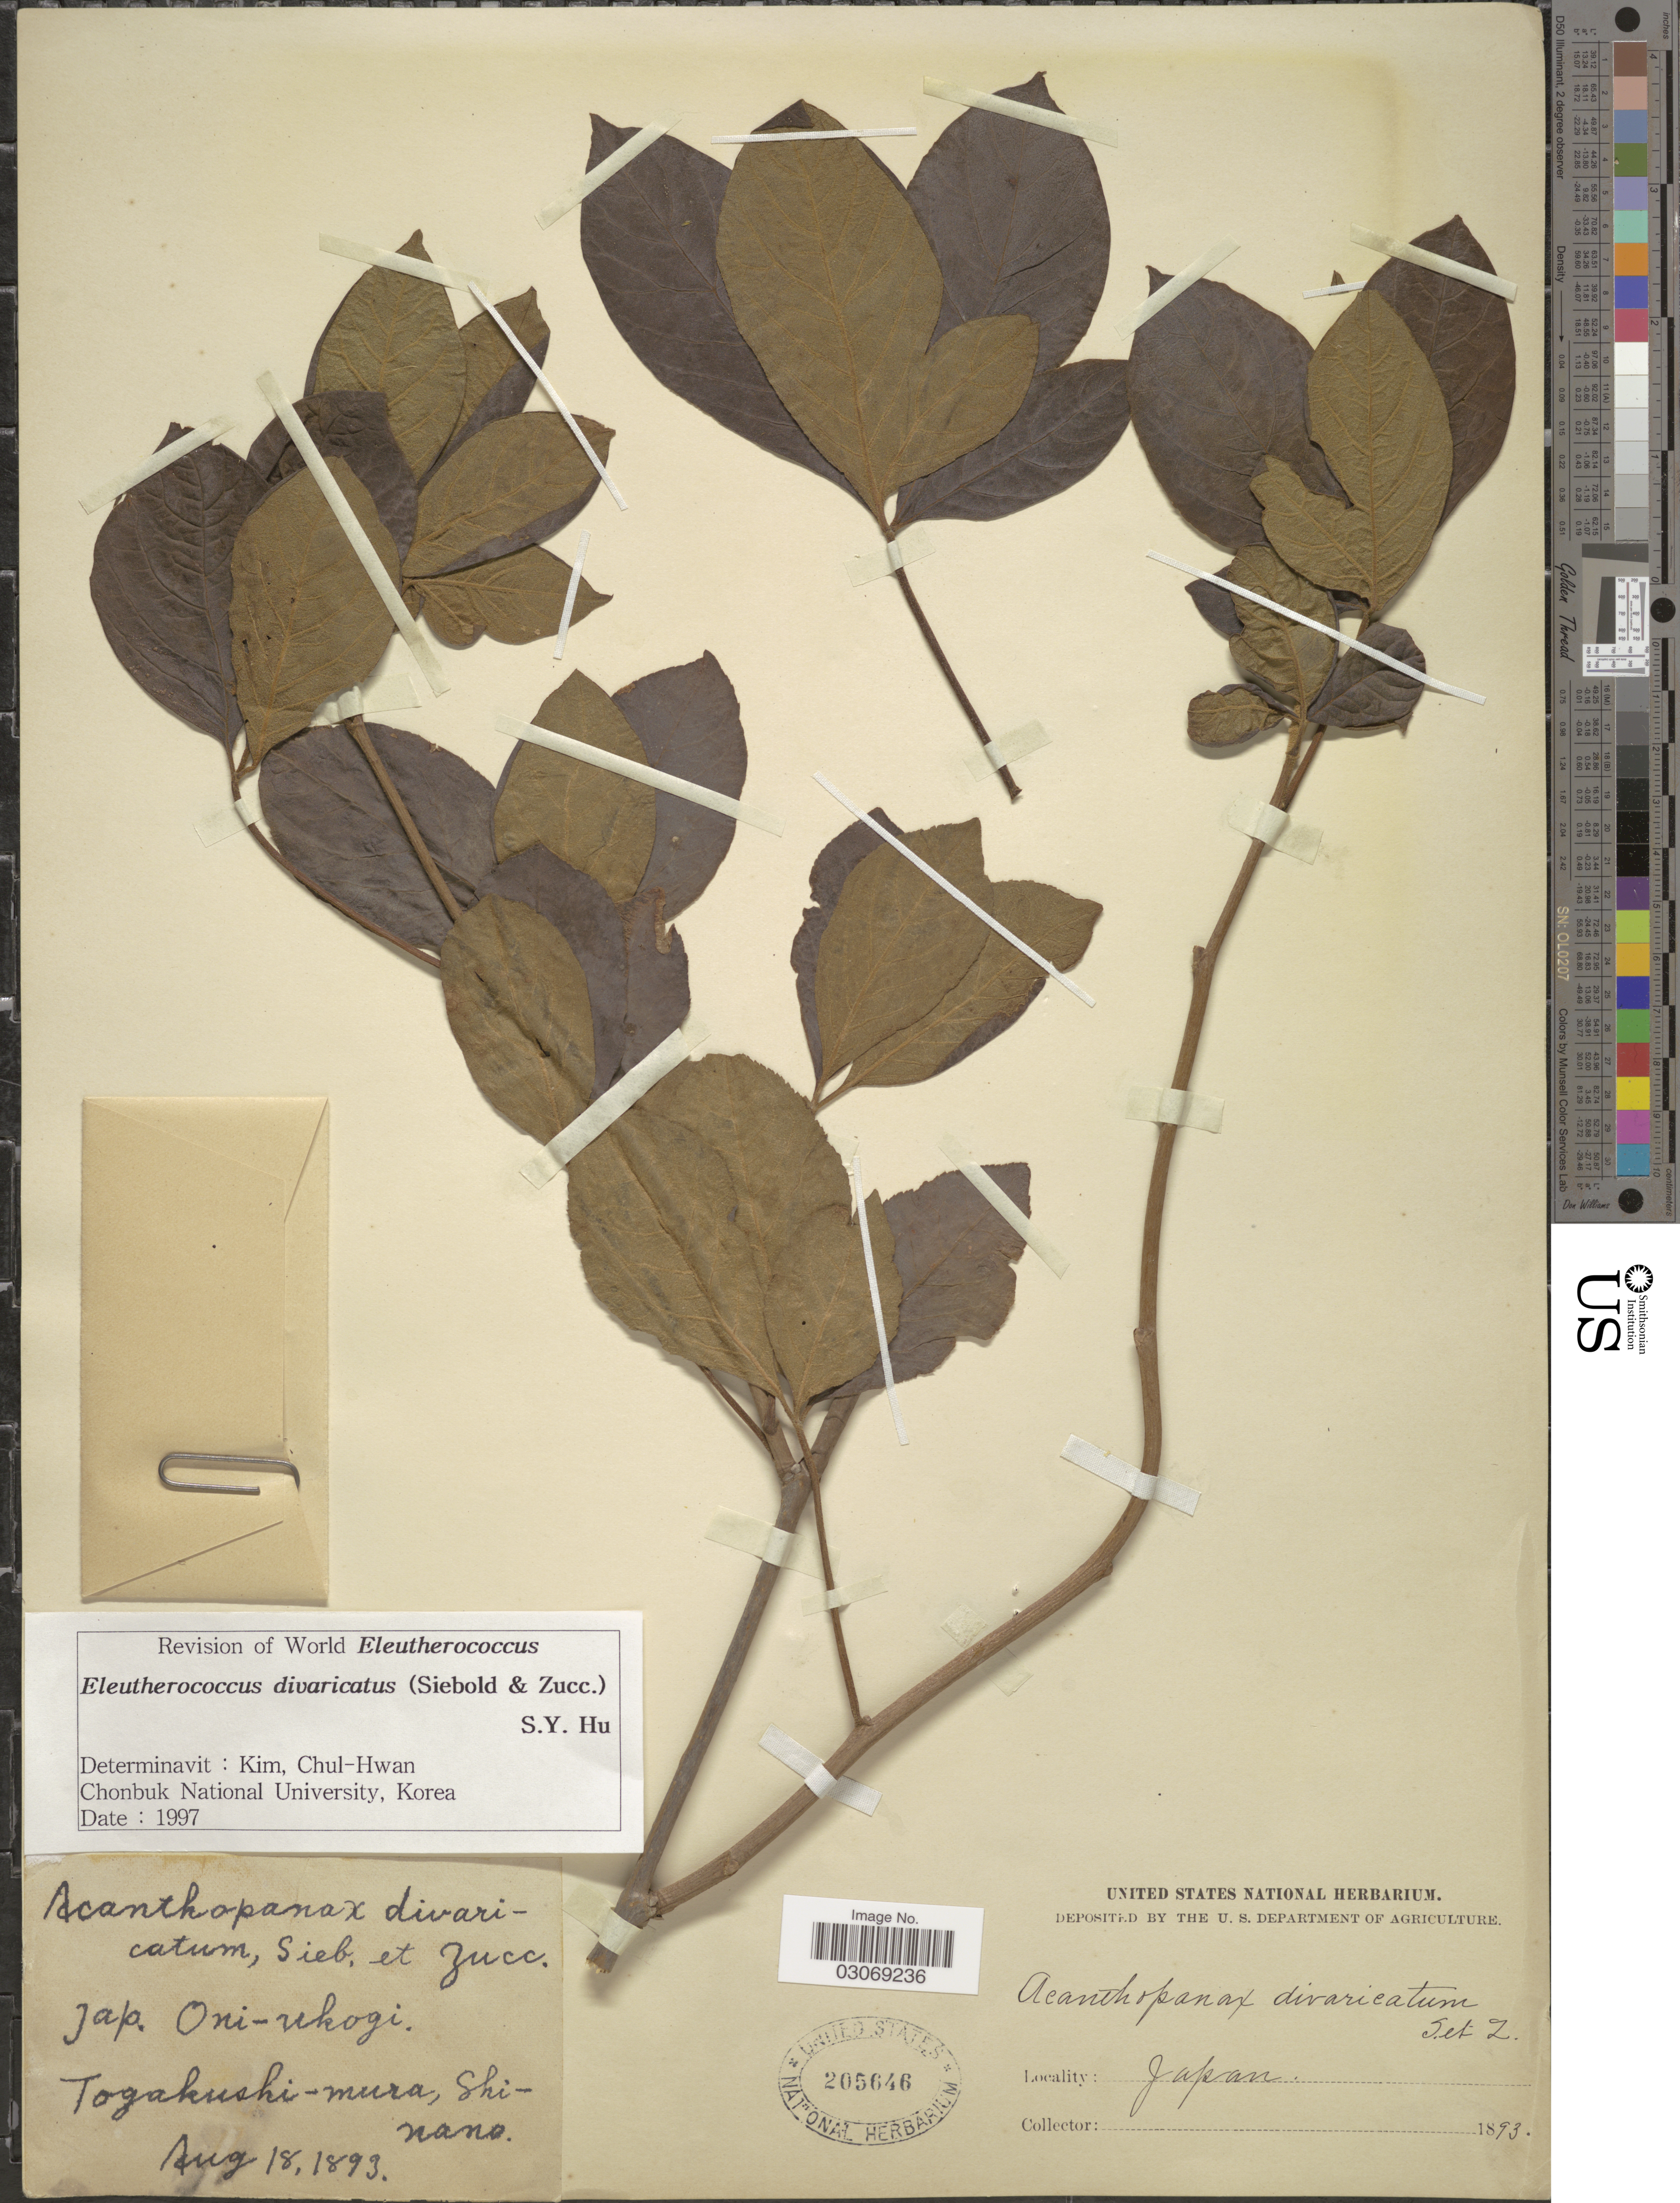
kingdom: Plantae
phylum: Tracheophyta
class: Magnoliopsida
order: Apiales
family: Araliaceae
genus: Eleutherococcus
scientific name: Eleutherococcus divaricatus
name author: (Siebold & Zucc.) S.Y. Hu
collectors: ex herb. United States National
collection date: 1893-08-18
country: Japan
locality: Togakushi-mura, Shinano.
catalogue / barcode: US 205646